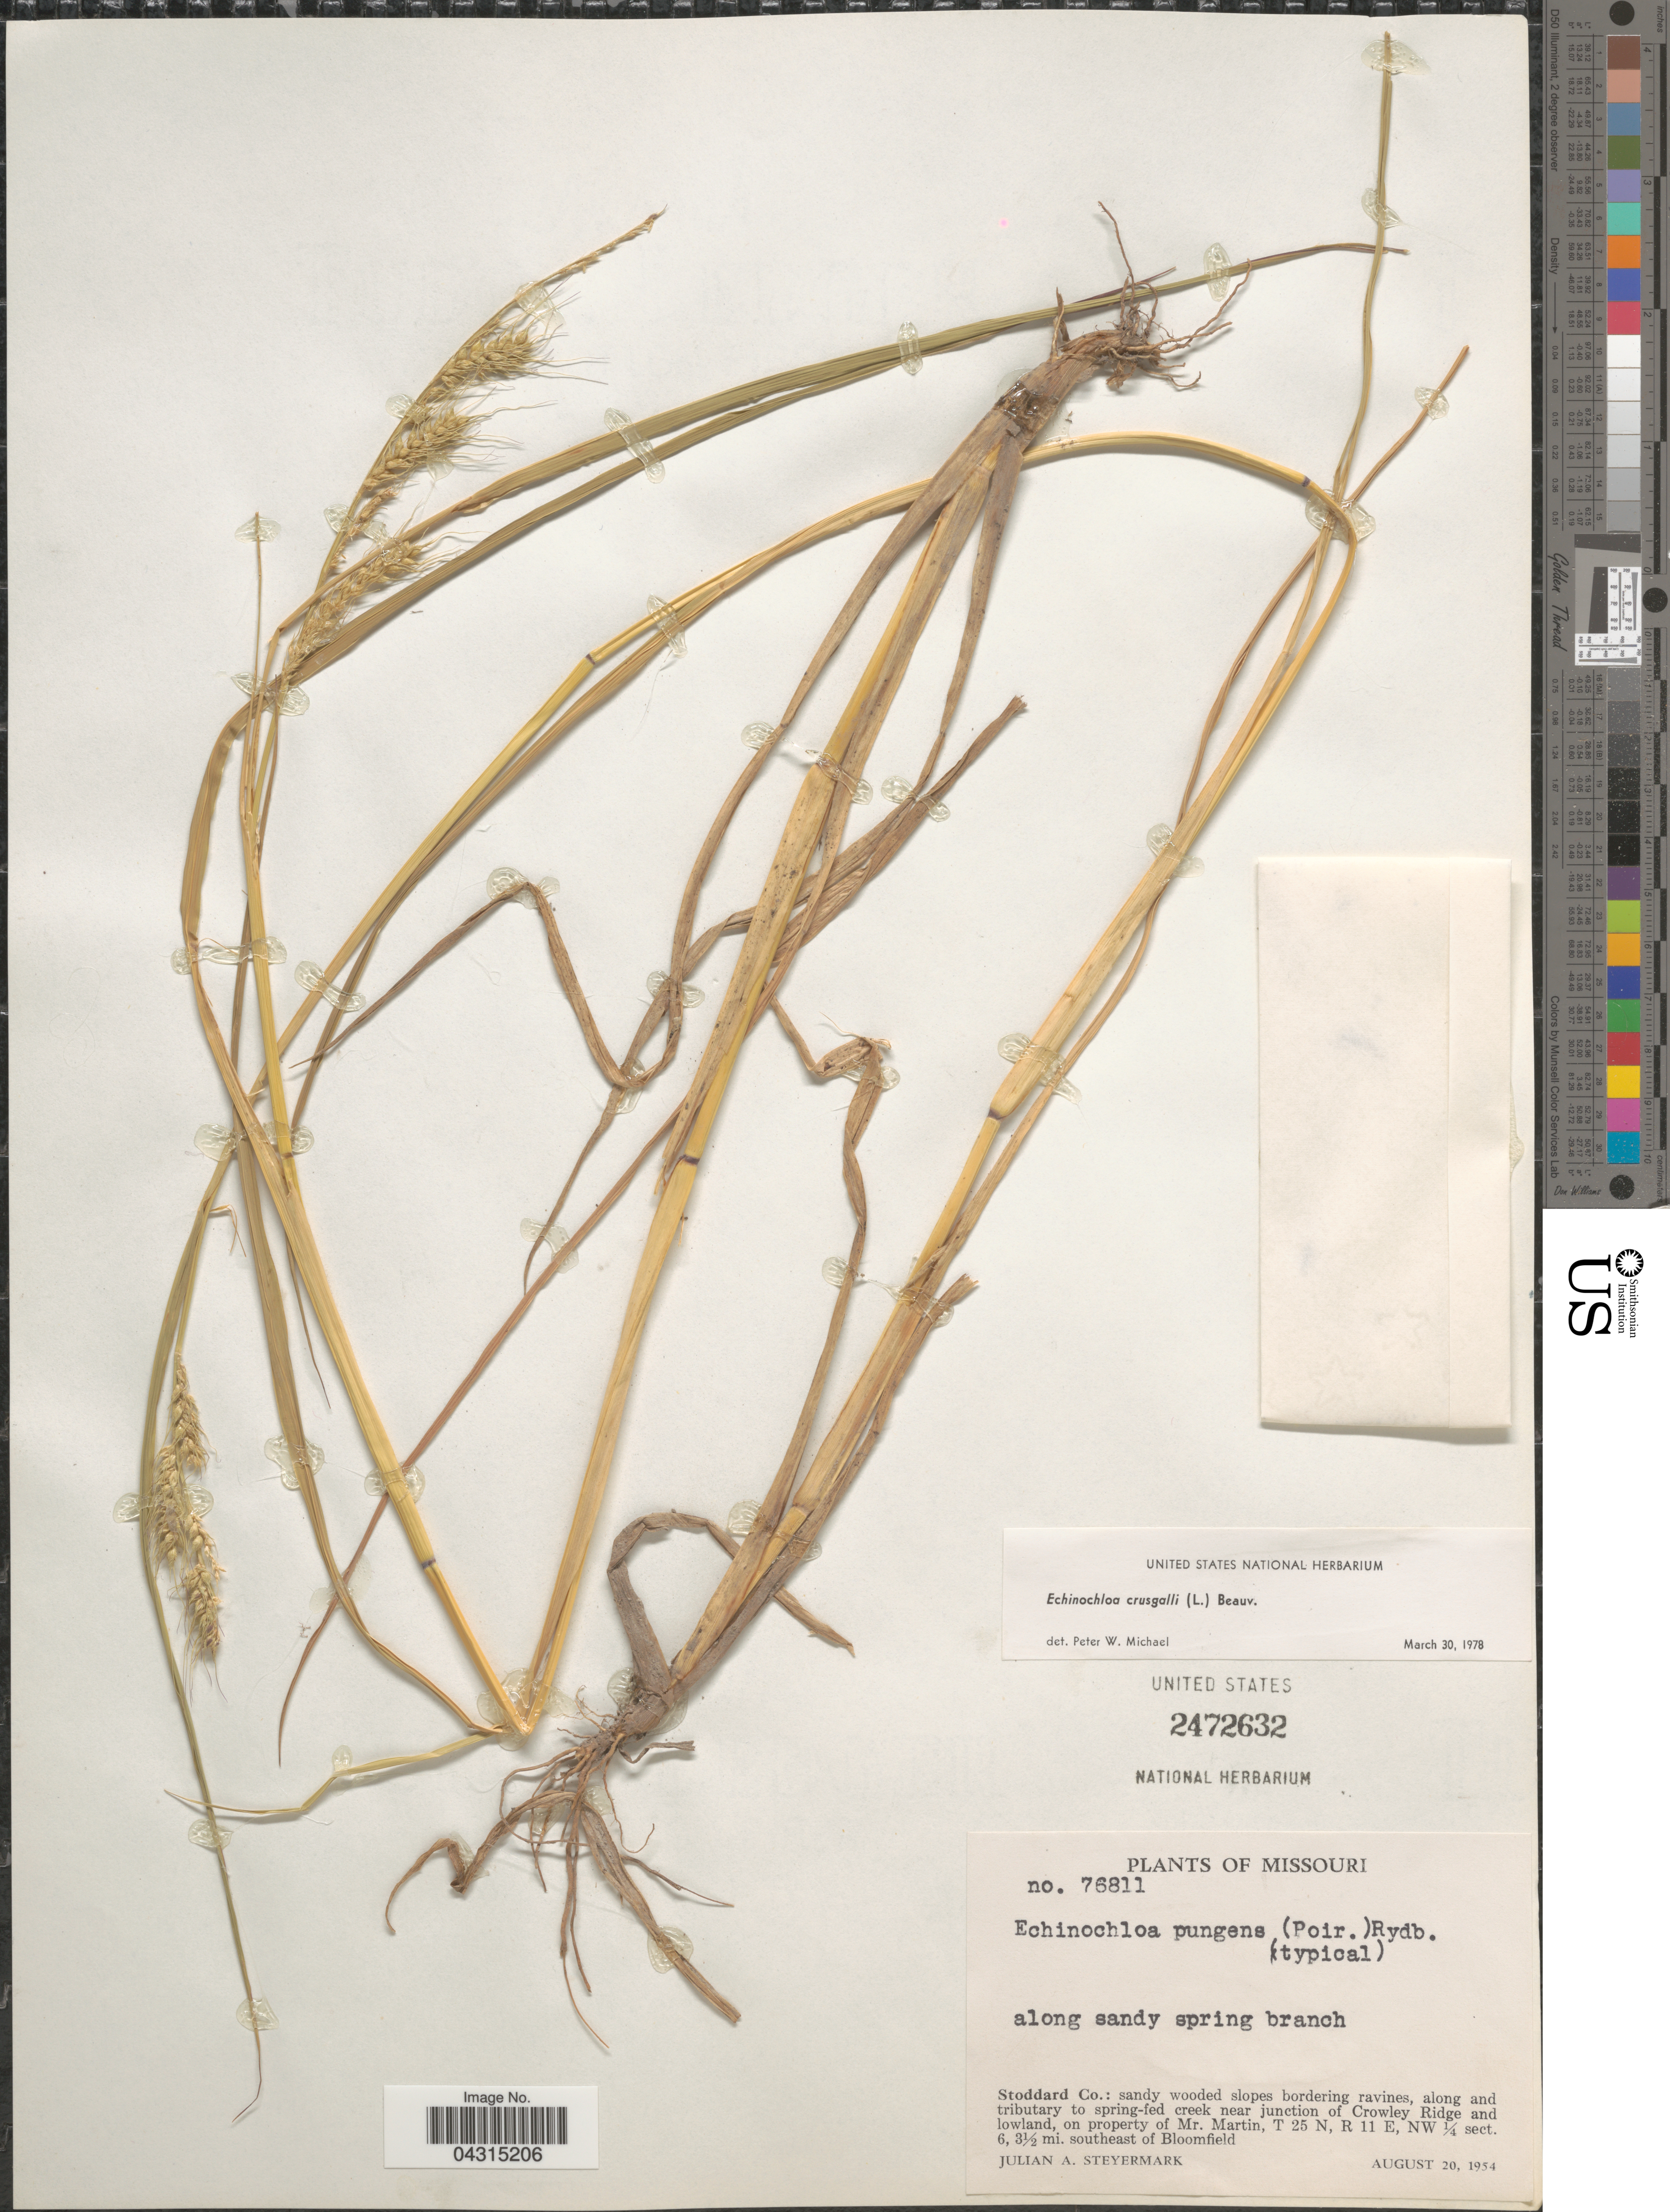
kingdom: Plantae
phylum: Tracheophyta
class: Liliopsida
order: Poales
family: Poaceae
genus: Echinochloa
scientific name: Echinochloa crus-galli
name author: (L.) P. Beauv.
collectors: J. Steyermark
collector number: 76811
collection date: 1954-08-20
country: United States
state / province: Missouri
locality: Stoddard Co.: sandy wooded slopes bordering ravines, along and tributary to spring-fed creek near junction of Crowley Ridge and lowland, on property of Mr. Martin, T 25 N, R 11 E, NW ¼ sect. 6, 3½ mi. southeast of Bloomfield.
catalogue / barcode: US 2472632